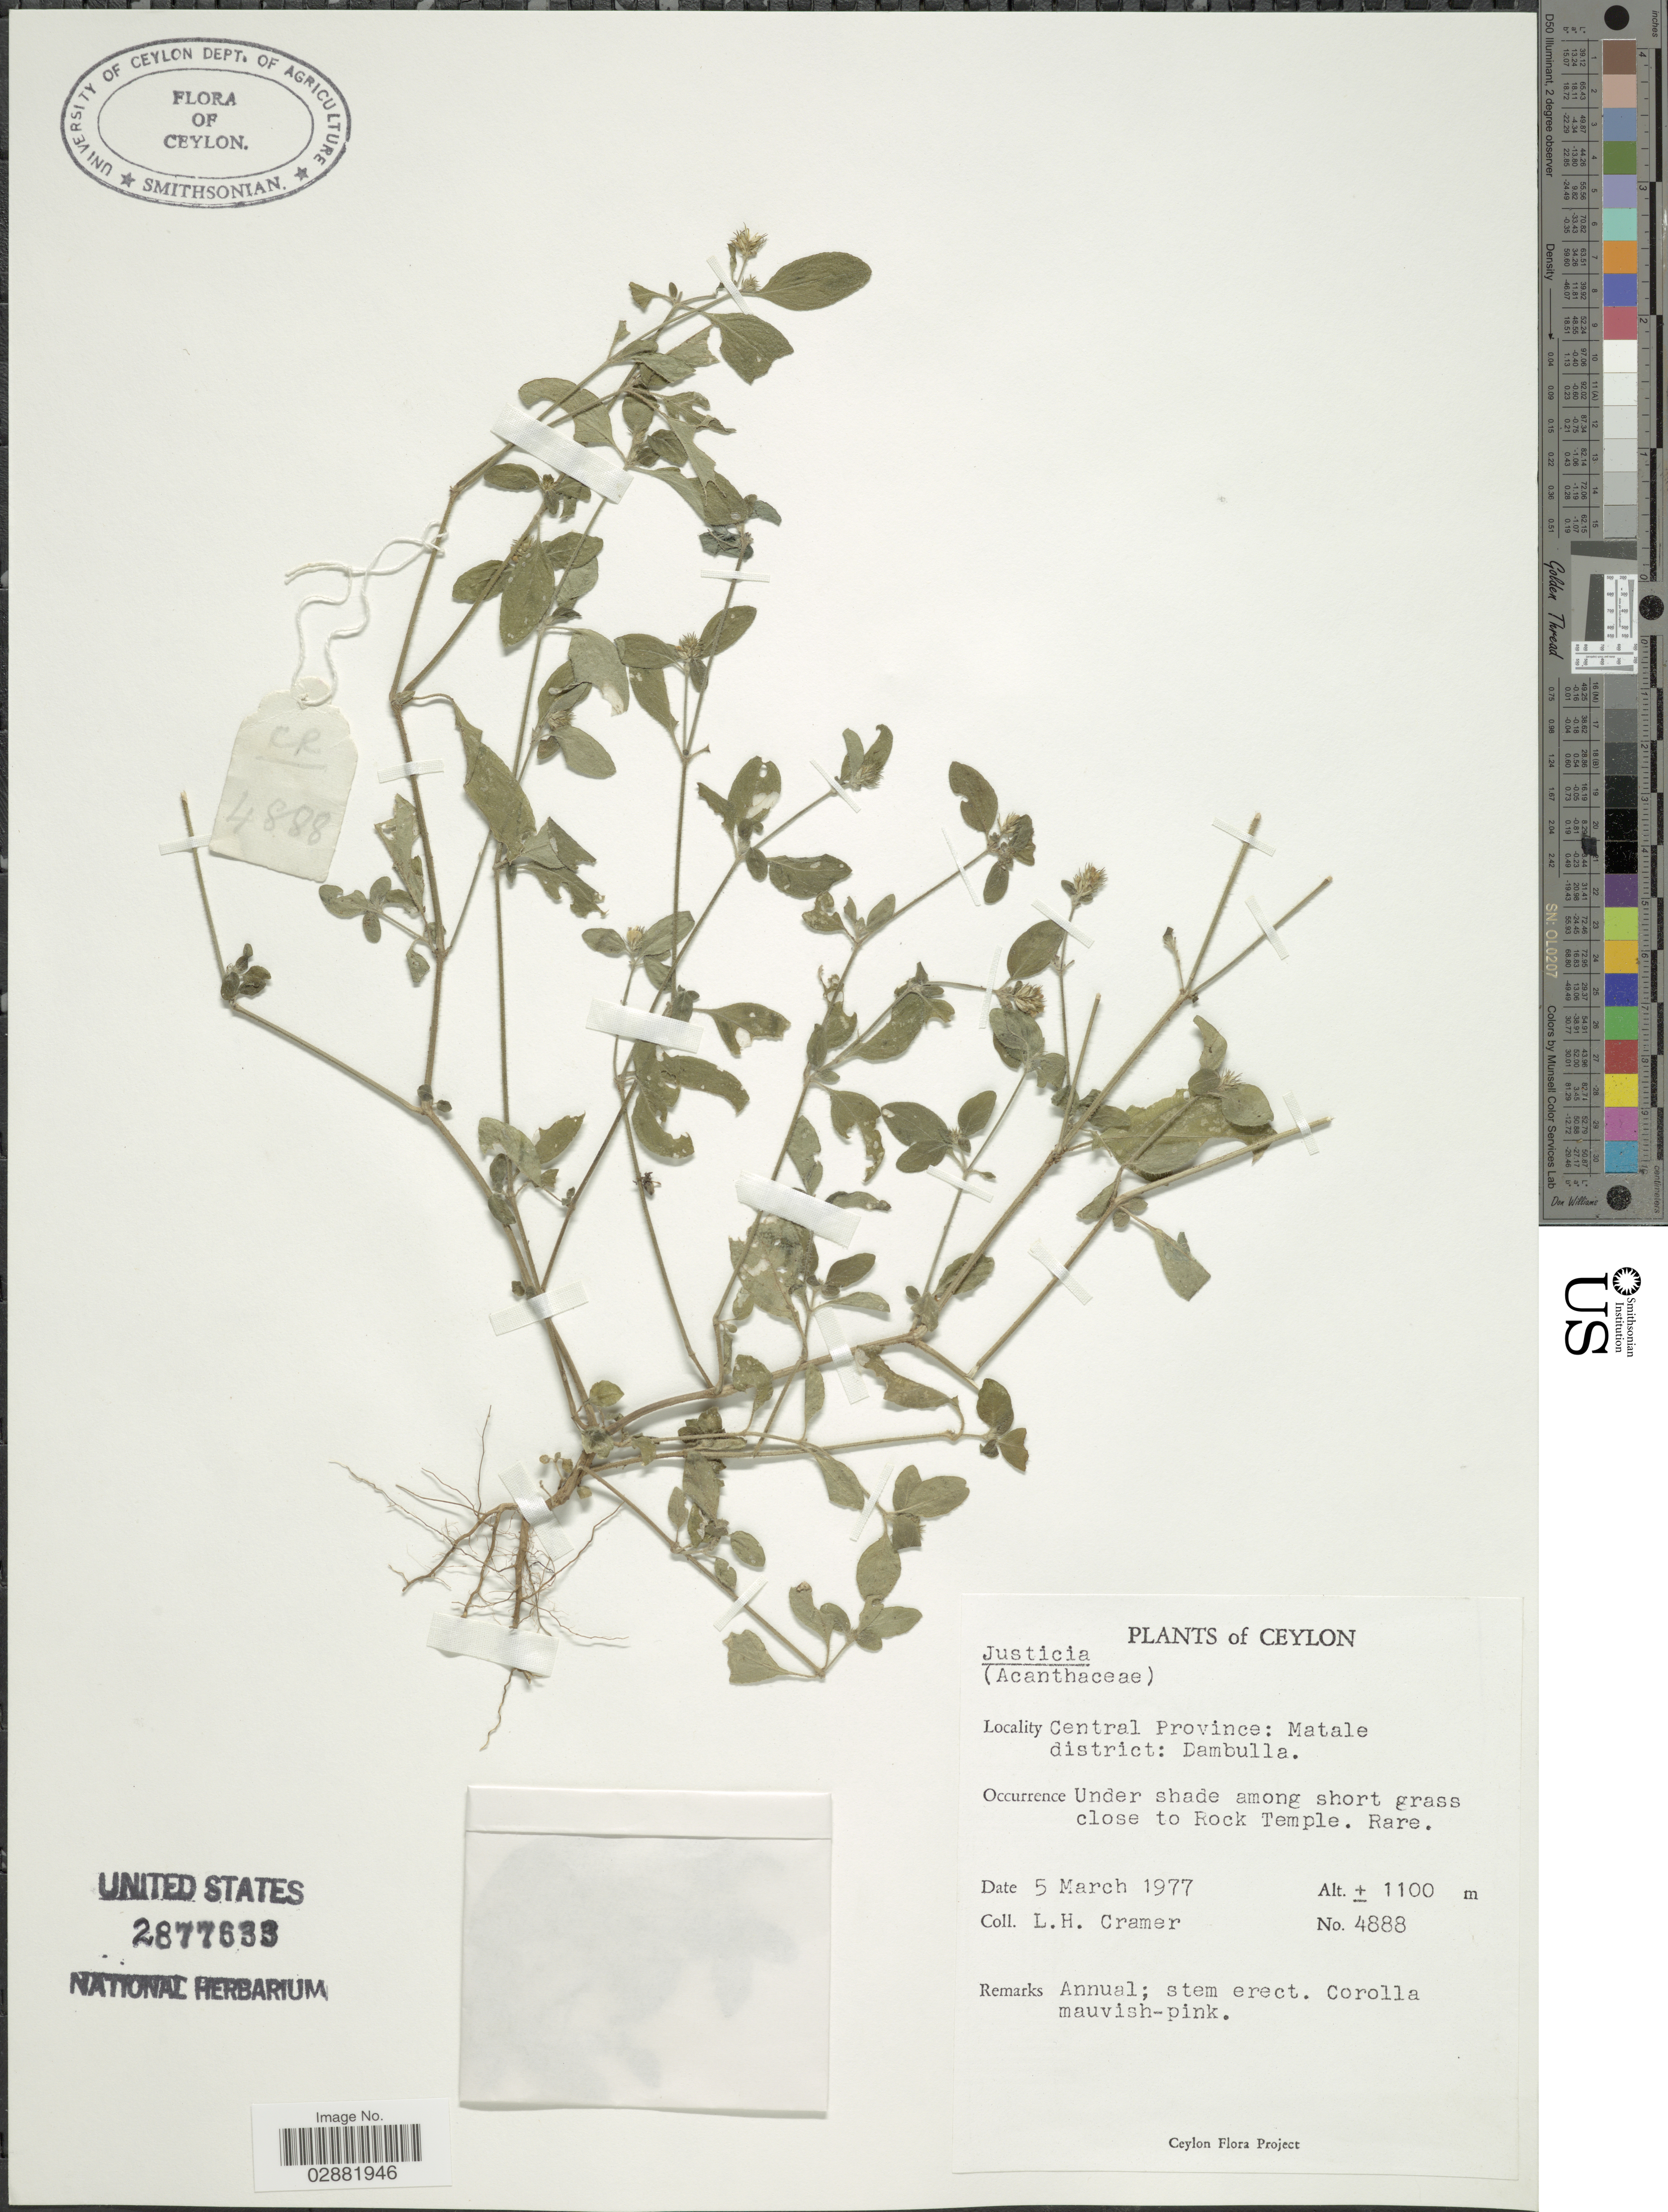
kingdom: Plantae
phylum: Tracheophyta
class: Magnoliopsida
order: Lamiales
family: Acanthaceae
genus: Justicia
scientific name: Justicia procumbens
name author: L.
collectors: L. H. Cramer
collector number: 4888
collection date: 1977-03-05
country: Sri Lanka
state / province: Central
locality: Ceylon, Central Province, Matale district, Dambulla, Under shade among short grass close to Rock Temple.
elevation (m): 1100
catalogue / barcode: US 2877533